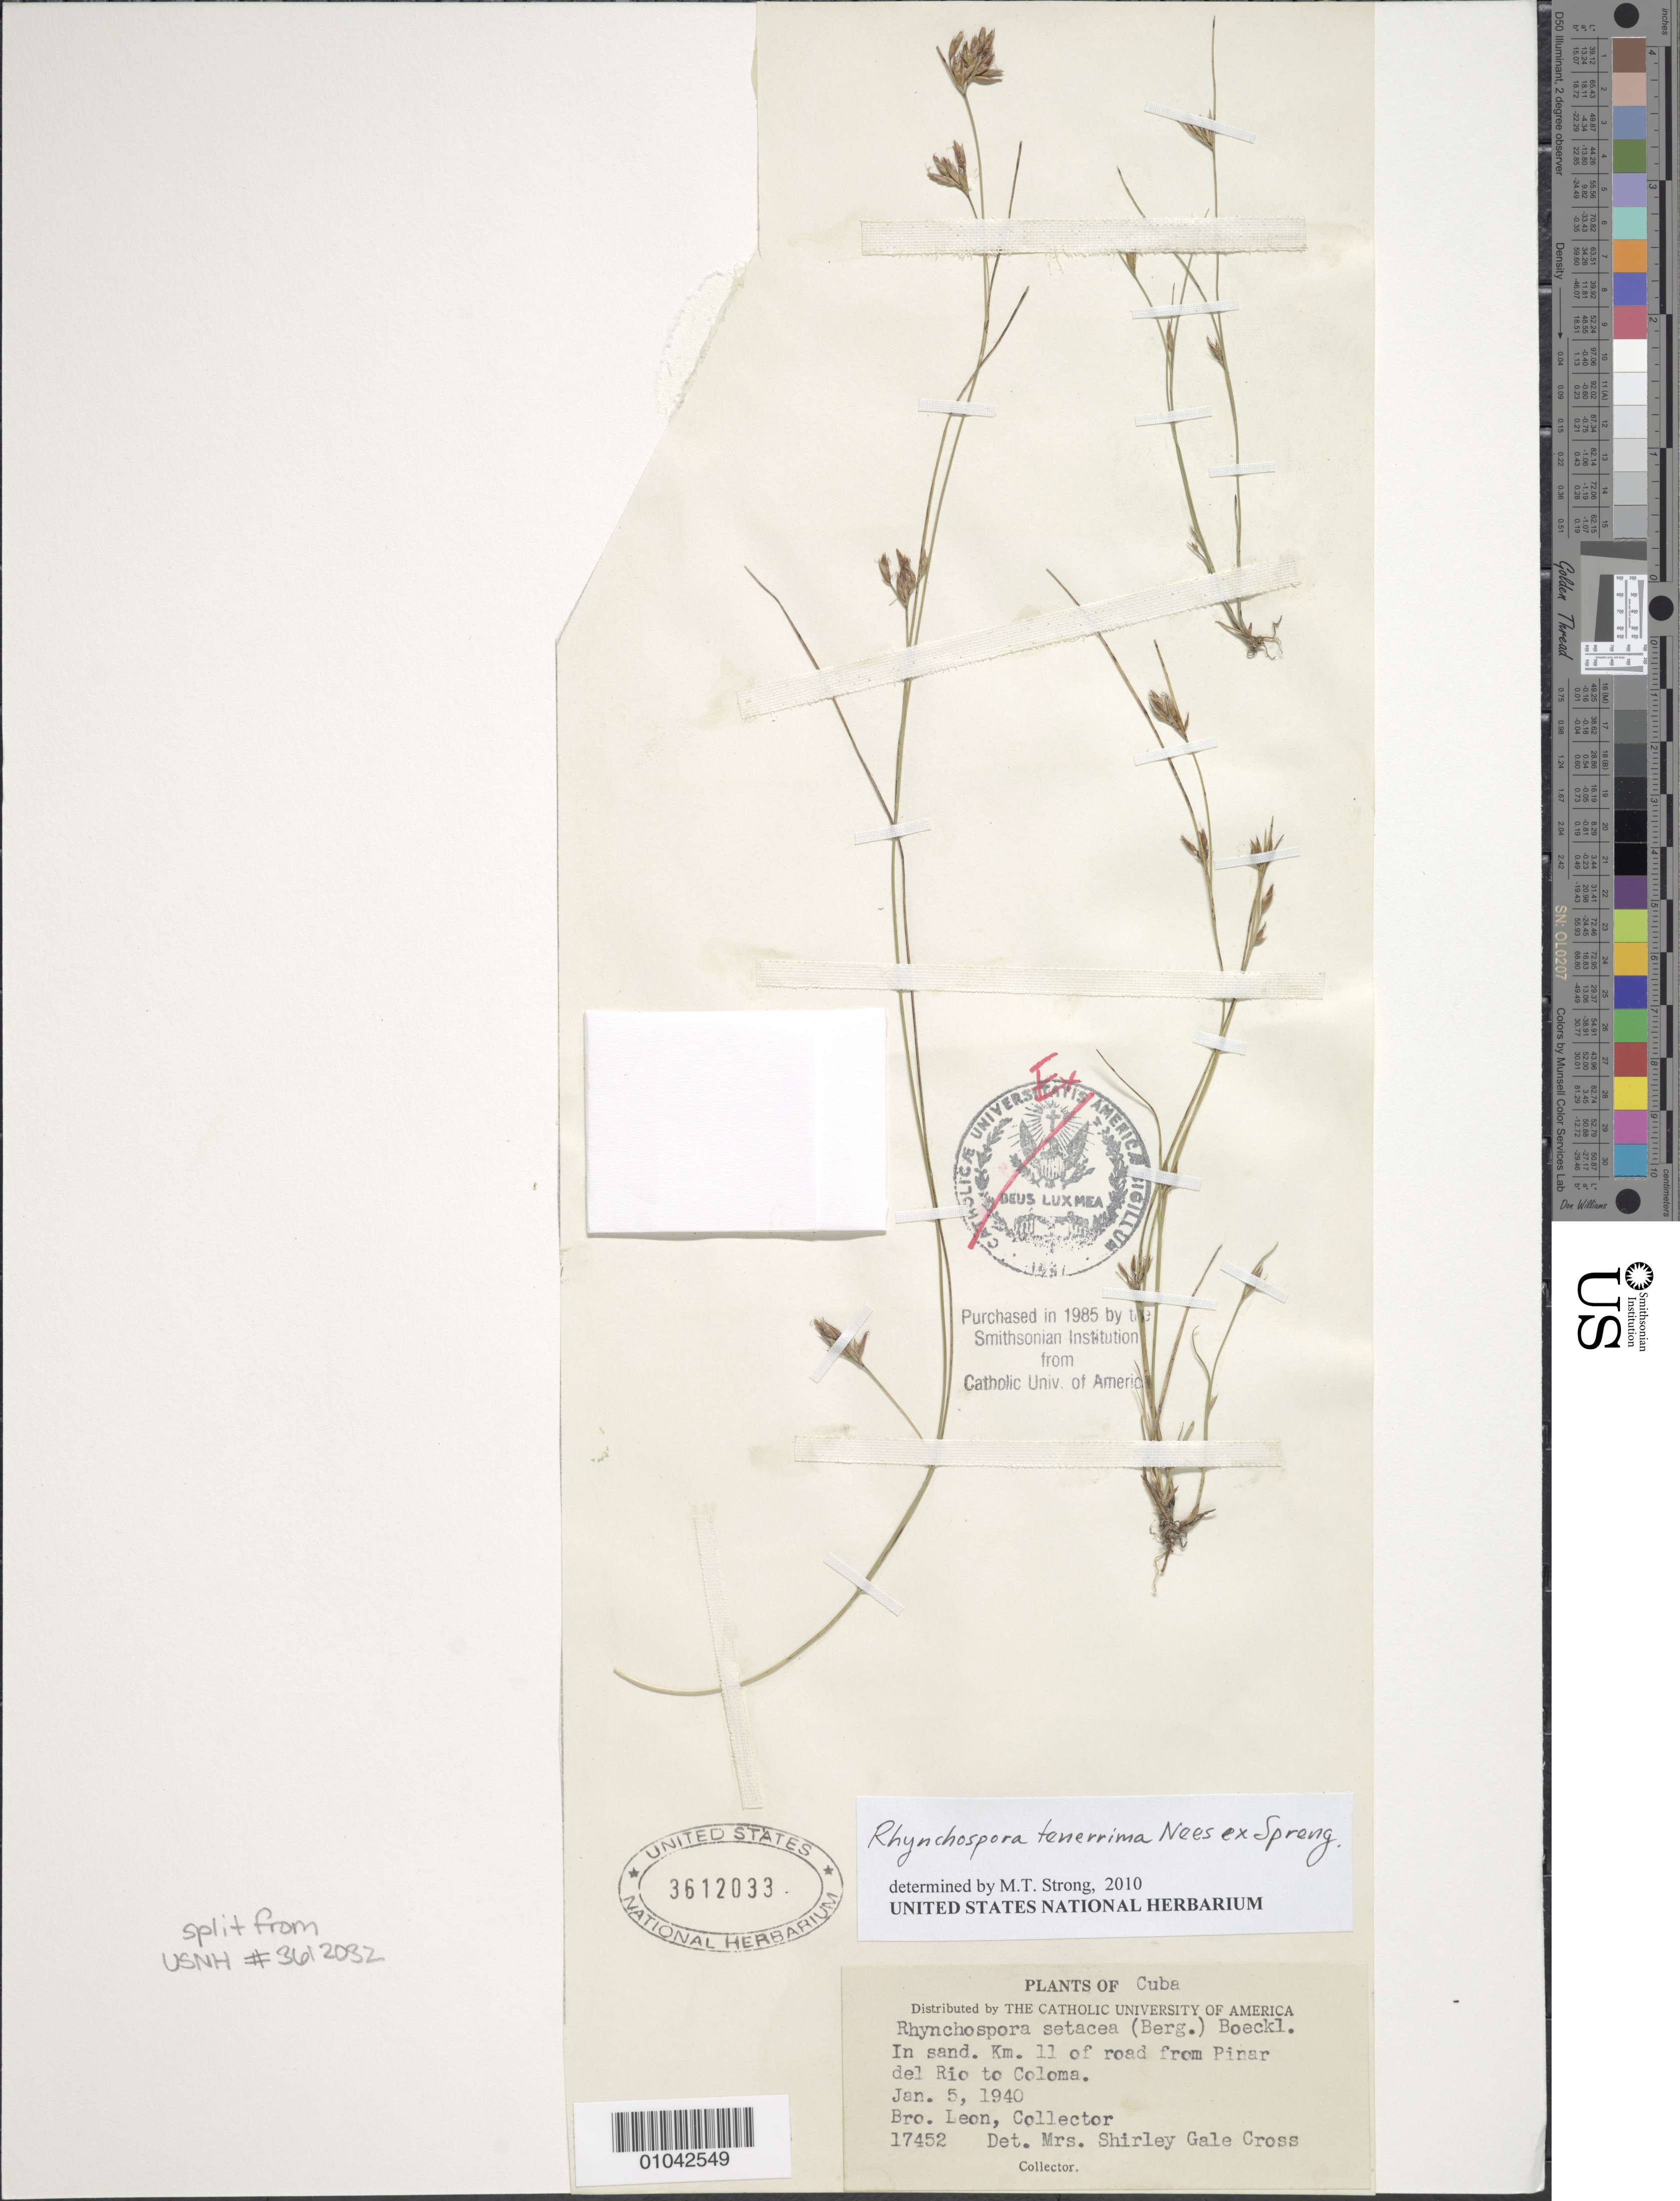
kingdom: Plantae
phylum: Tracheophyta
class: Liliopsida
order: Poales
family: Cyperaceae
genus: Rhynchospora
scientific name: Rhynchospora tenerrima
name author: Nees ex Spreng.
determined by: Strong, M. T., (US), Smithsonian Institution - National Museum of Natural History (UNITED STATES)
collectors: Bro. León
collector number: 17452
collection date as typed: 05 Jan 1940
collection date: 1940-01-05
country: Cuba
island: Cuba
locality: Km 11 of road from Pinar del Río to Coloma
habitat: In sand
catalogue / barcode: US 3612033